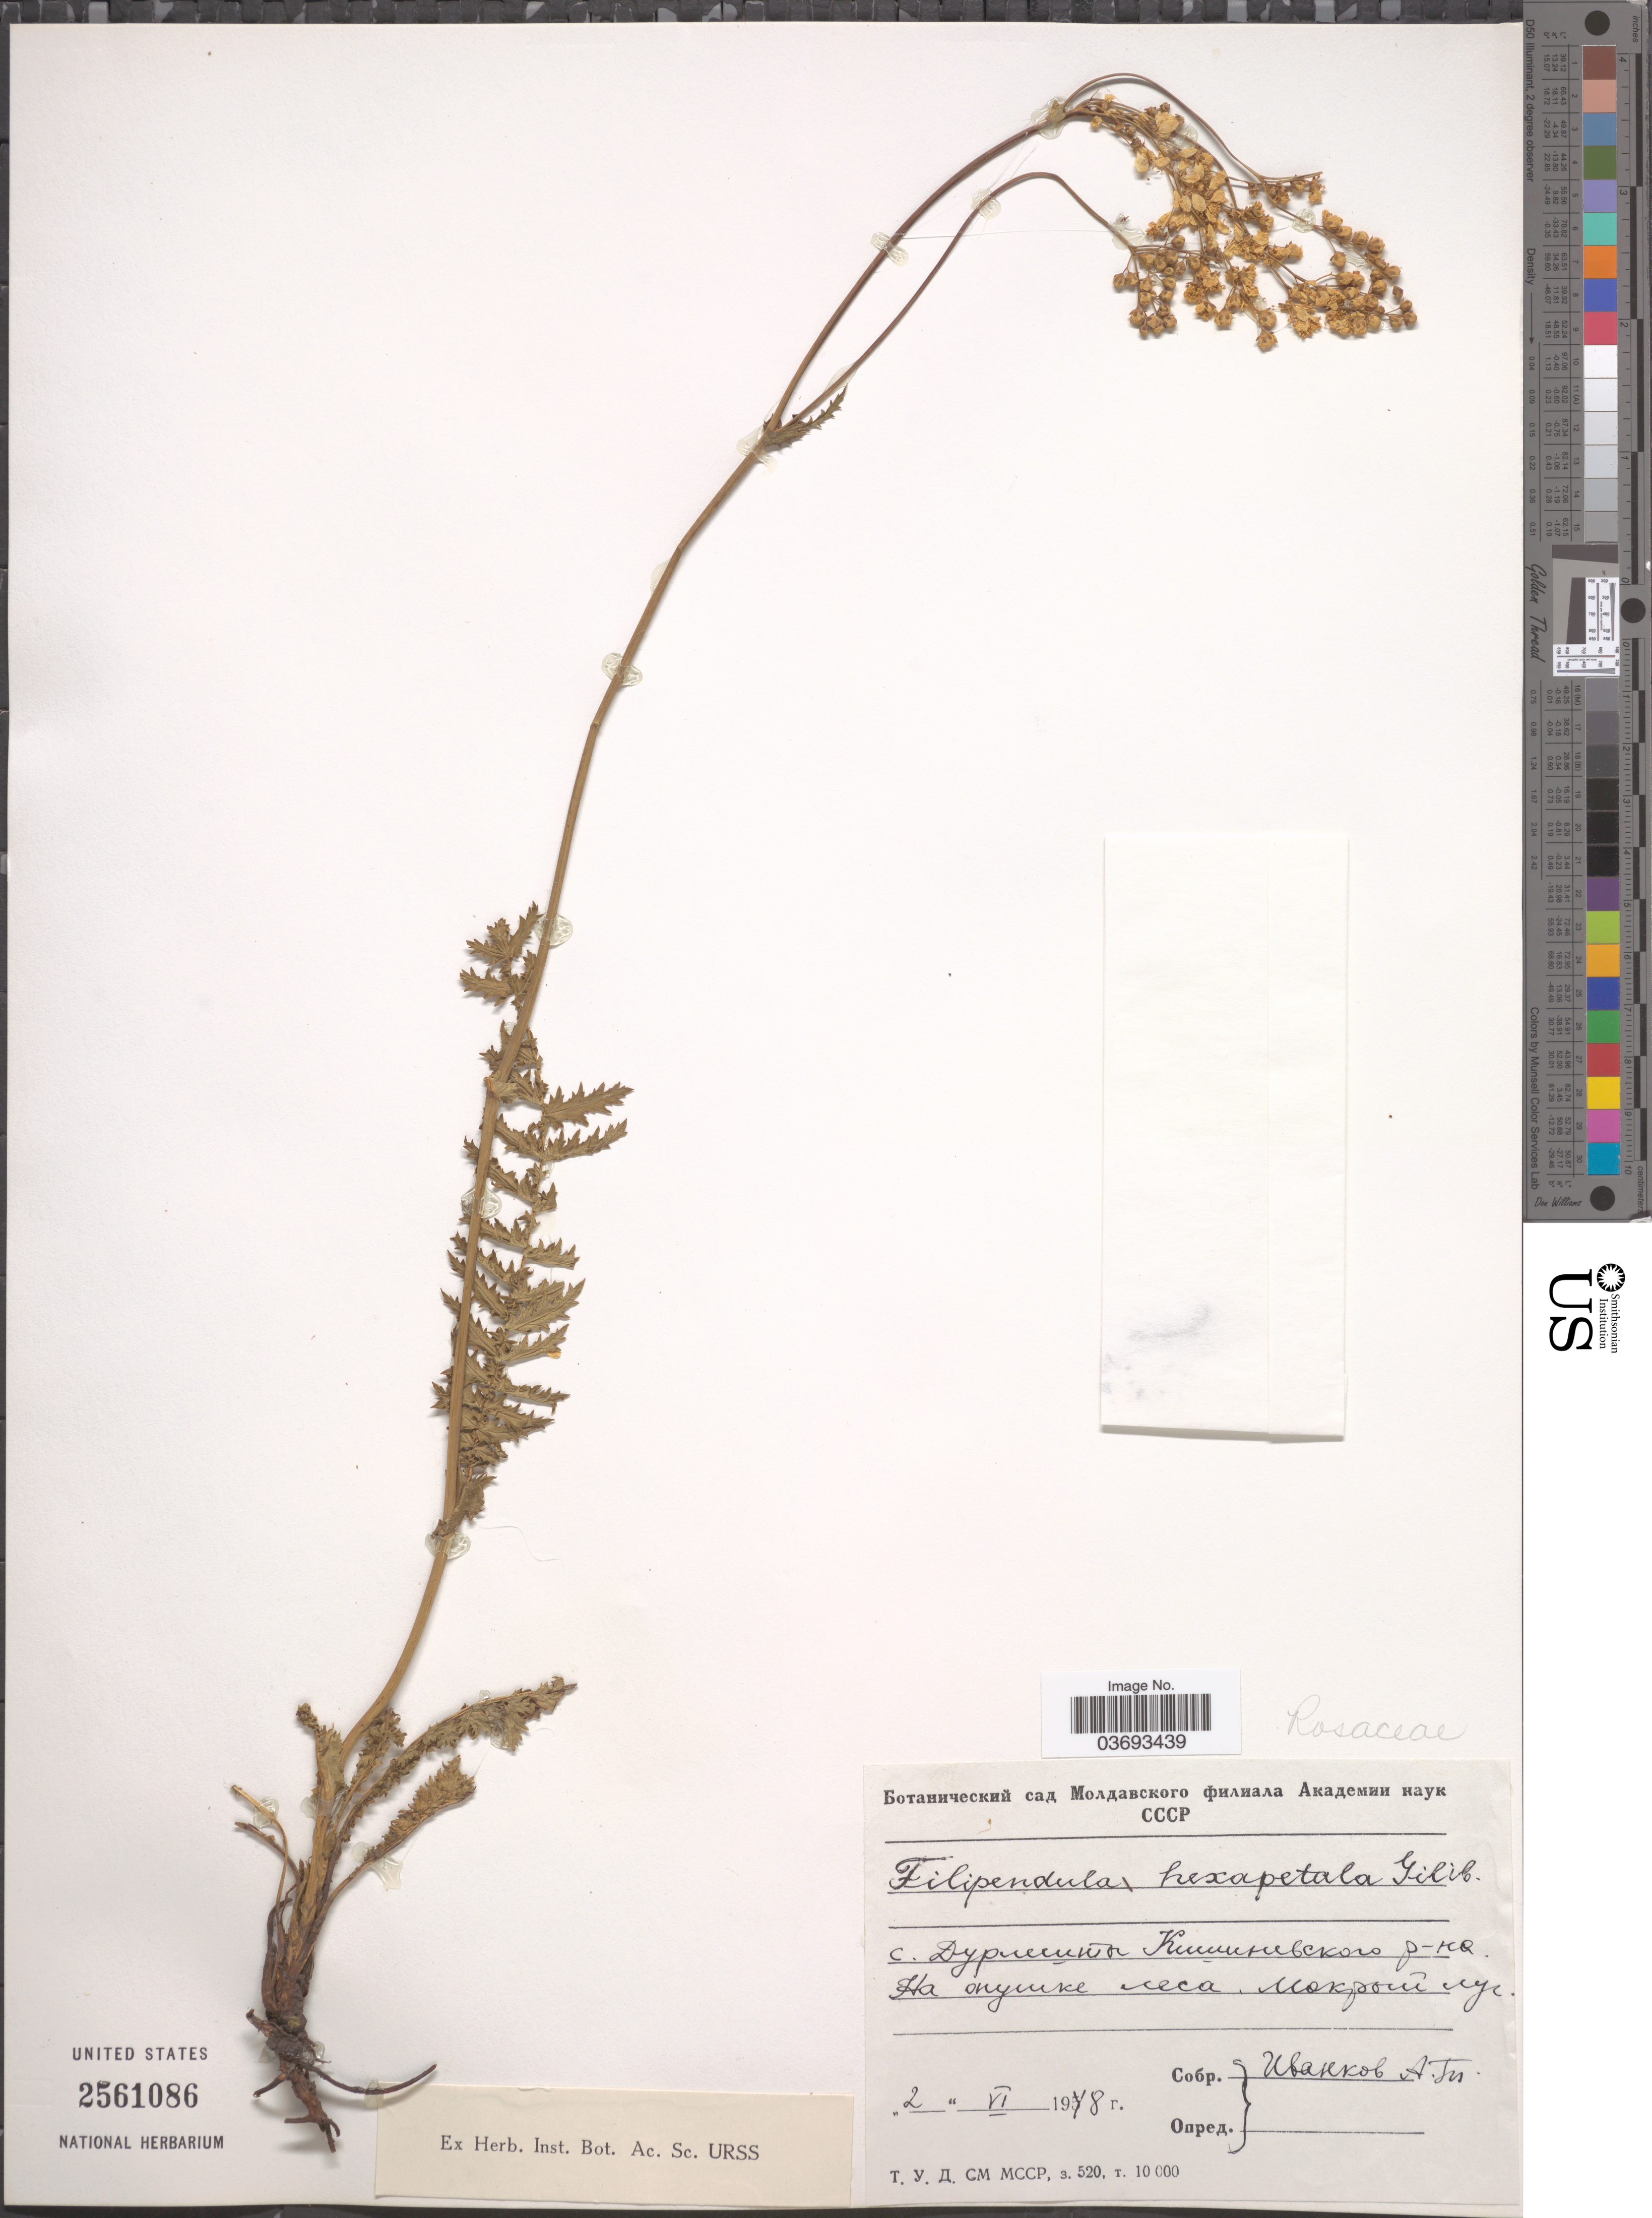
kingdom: Plantae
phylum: Tracheophyta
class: Magnoliopsida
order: Rosales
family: Rosaceae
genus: Spiraea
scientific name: Spiraea filipendula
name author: L.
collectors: A. Ivankov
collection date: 1948-06-02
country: Moldova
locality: Chisinau municipality, Durlesti.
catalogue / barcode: US 2561086